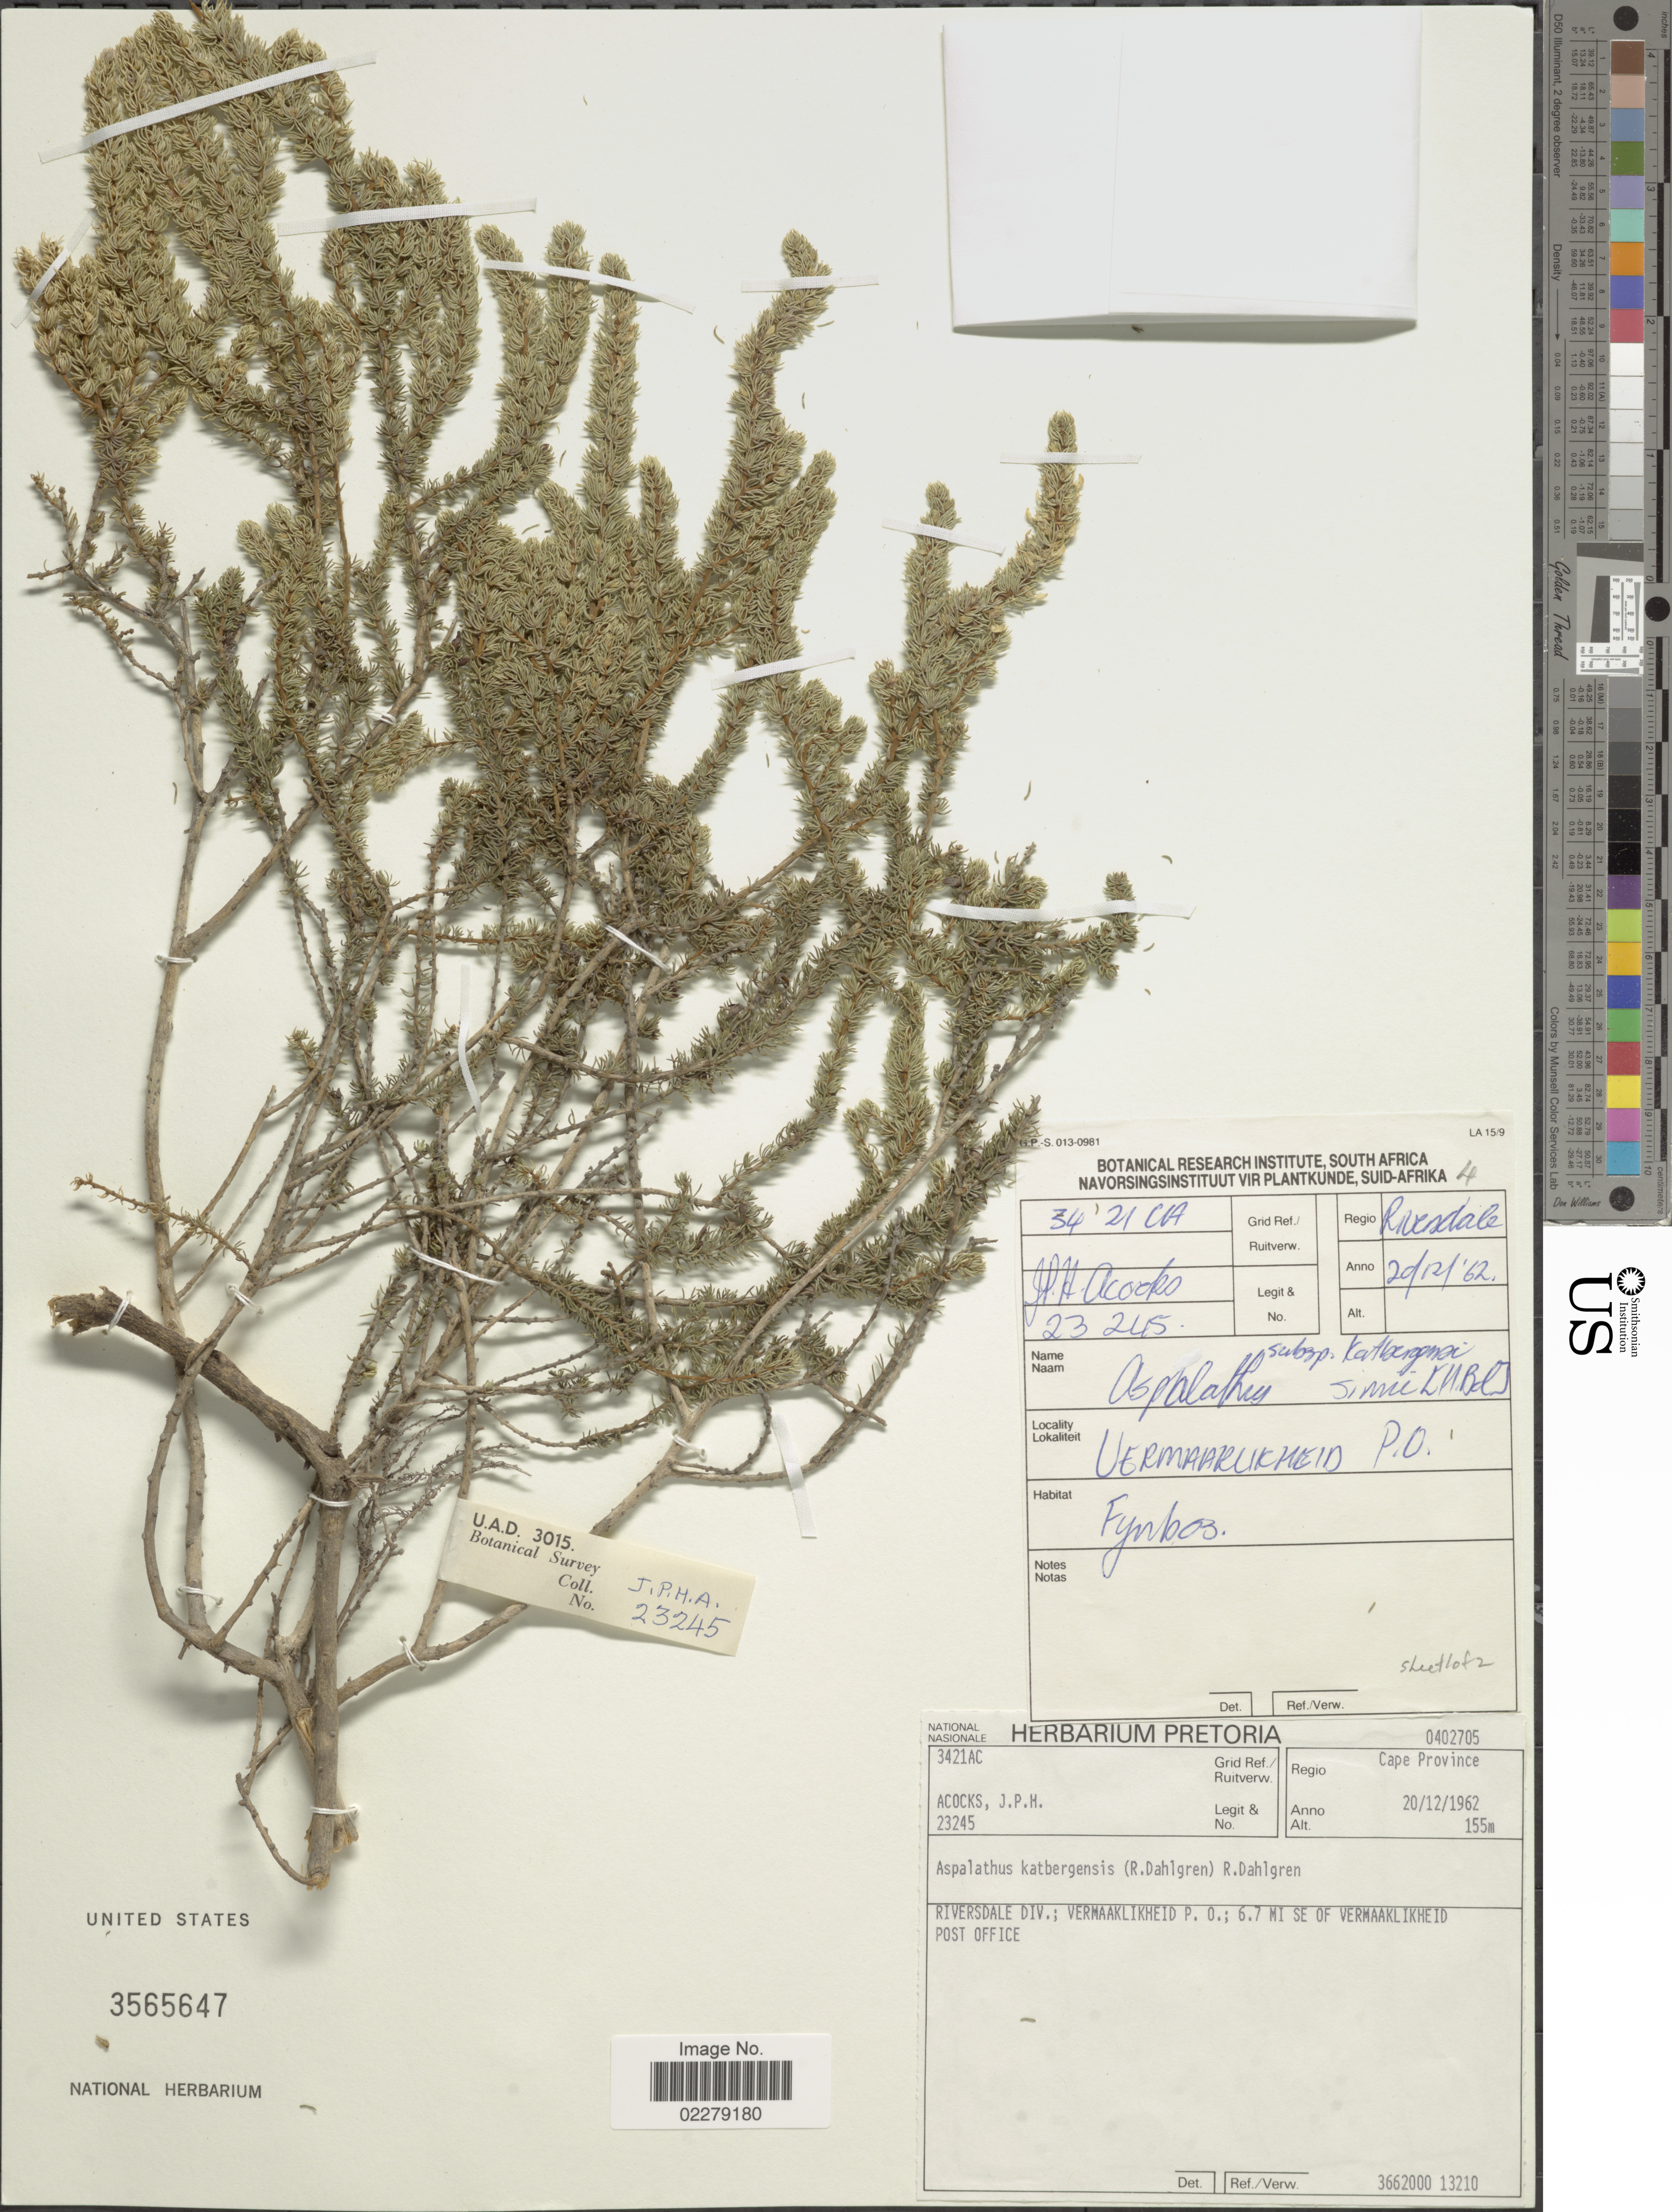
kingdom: Plantae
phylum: Tracheophyta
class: Magnoliopsida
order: Fabales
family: Fabaceae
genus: Aspalathus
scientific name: Aspalathus katbergensis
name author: R. Dahlgren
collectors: J. P. Acocks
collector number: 23245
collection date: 1962-12-20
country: South Africa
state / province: Western Cape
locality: Riversdale Div.; Vermaaklikheid P. O.: 6.7 mi SE of Vermaaklikheid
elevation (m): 155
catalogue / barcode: US 3565647